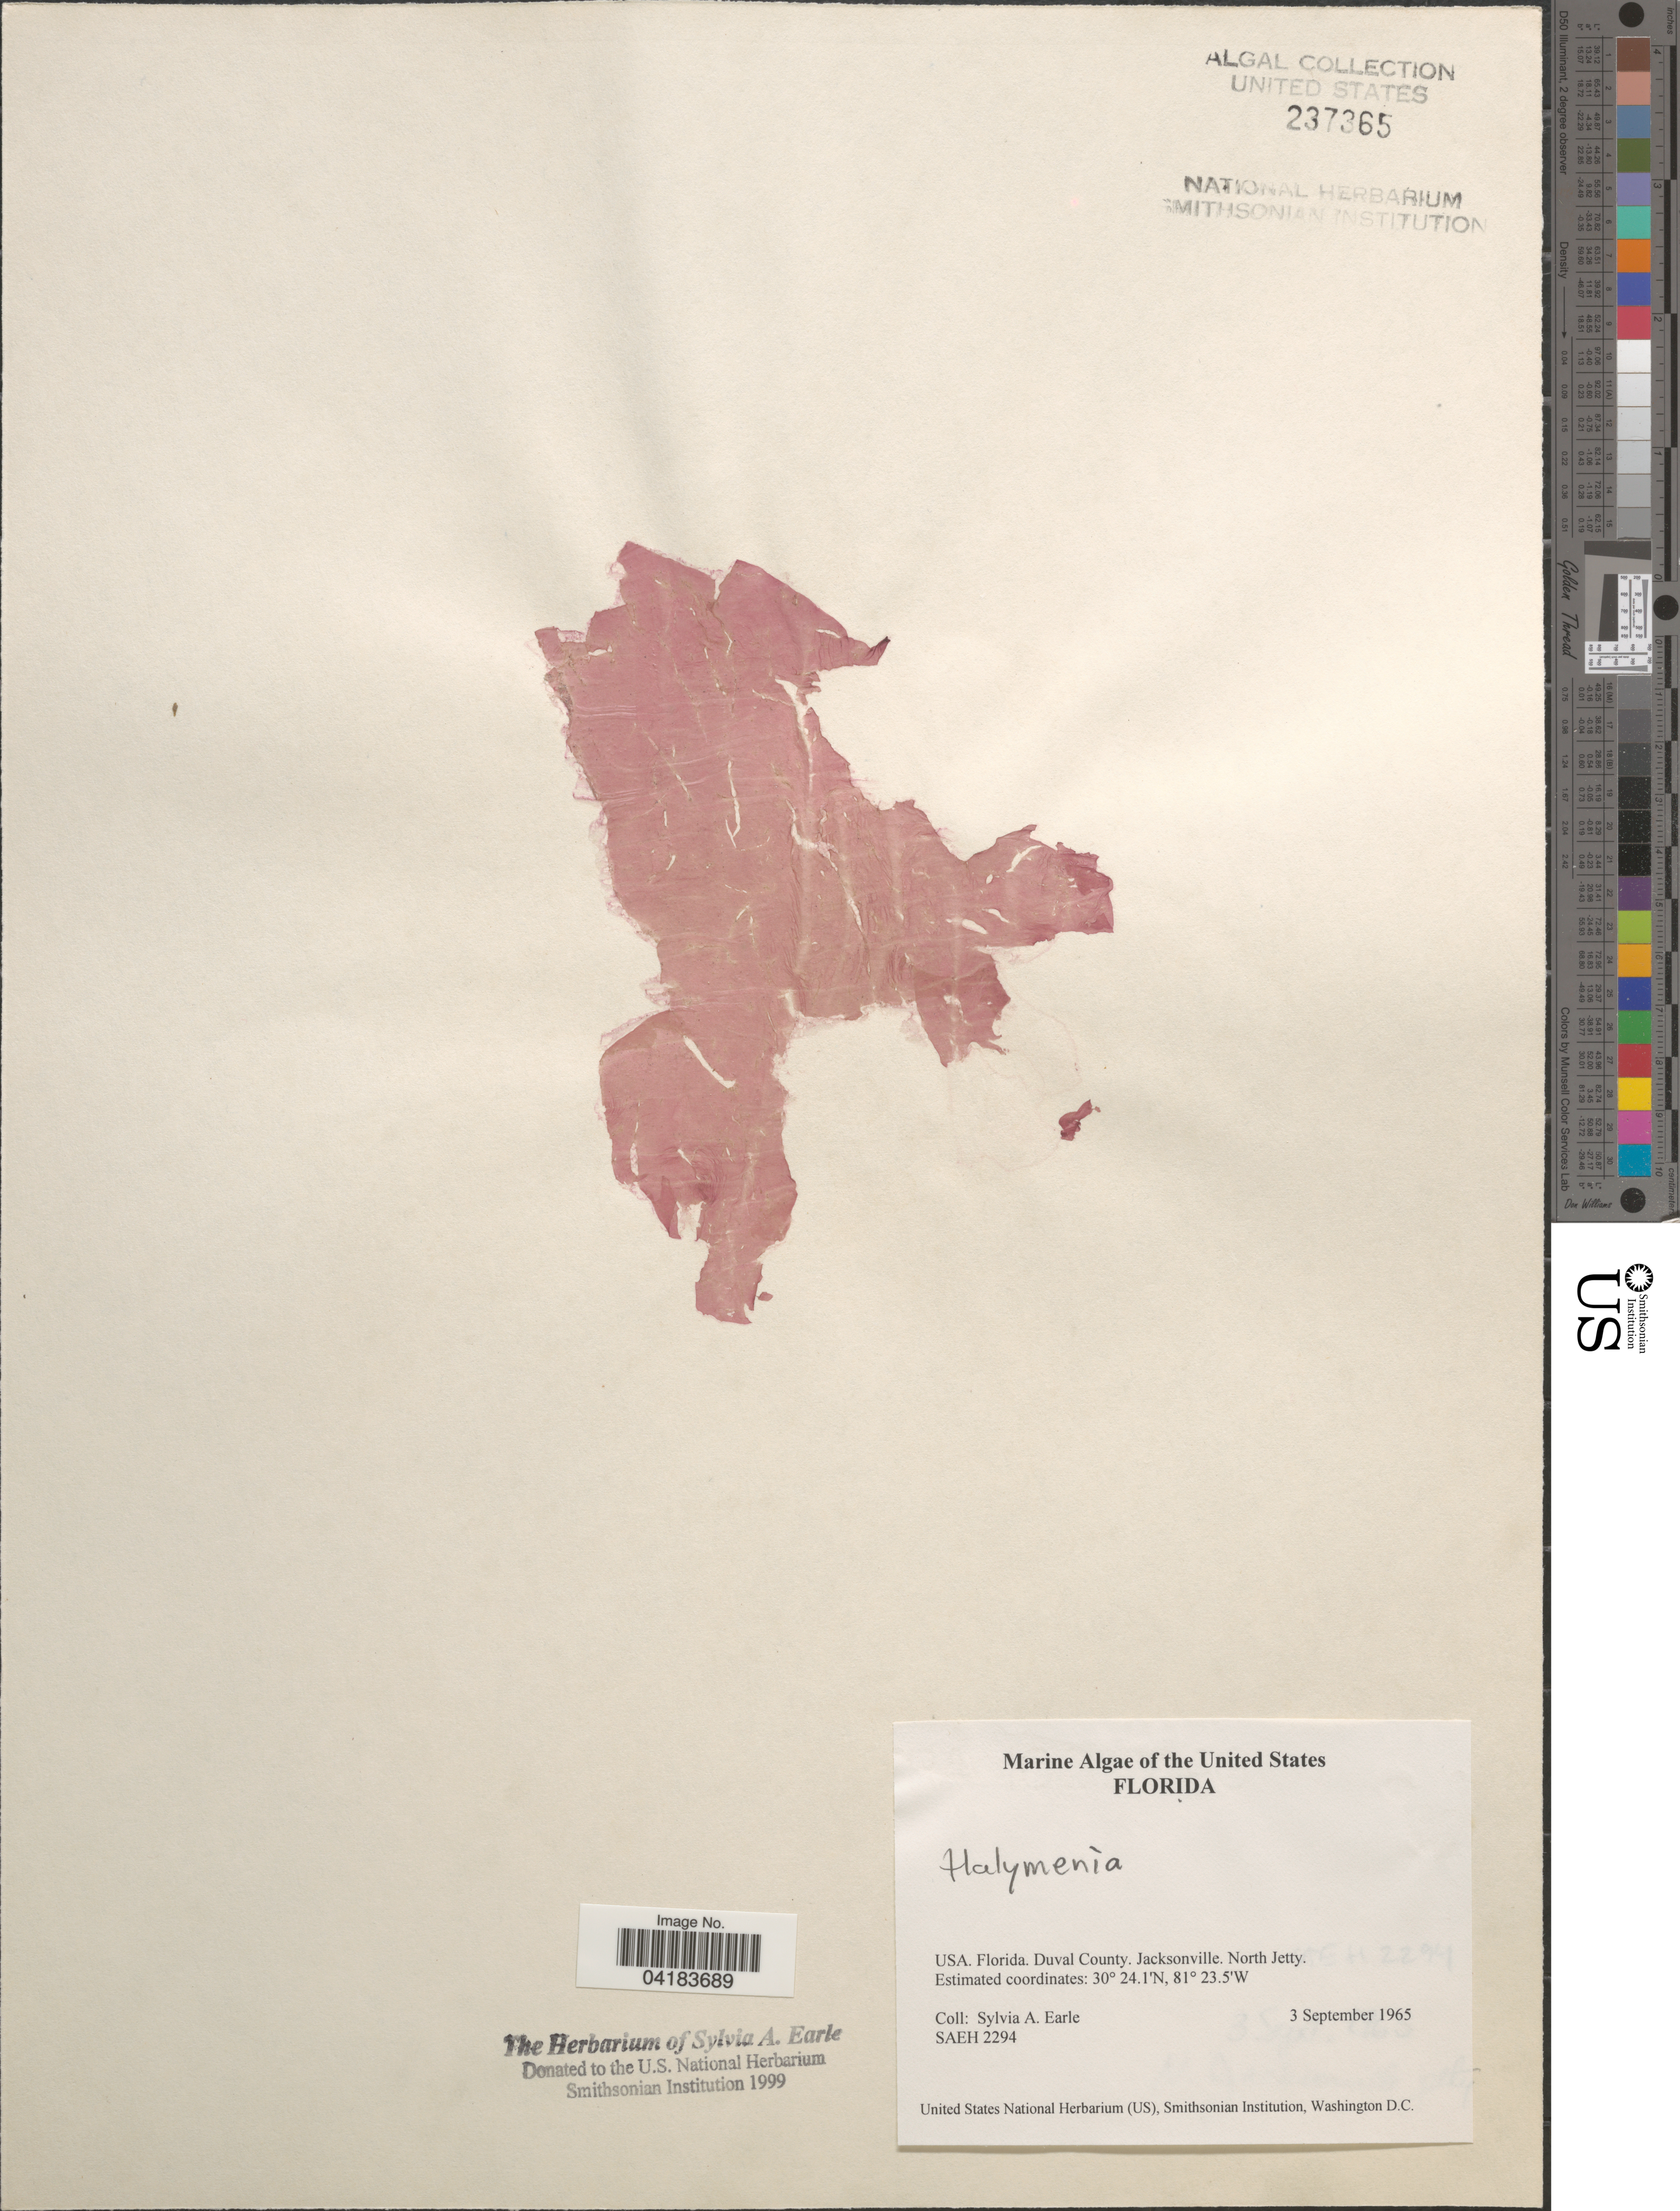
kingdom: Plantae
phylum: Rhodophyta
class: Florideophyceae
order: Halymeniales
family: Halymeniaceae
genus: Halymenia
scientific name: Halymenia sp.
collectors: S. A. Earle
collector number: SAEH2294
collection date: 1965-09-03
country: United States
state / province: Florida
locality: Duval County. Jacksonville. North Jetty.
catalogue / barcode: US 237365